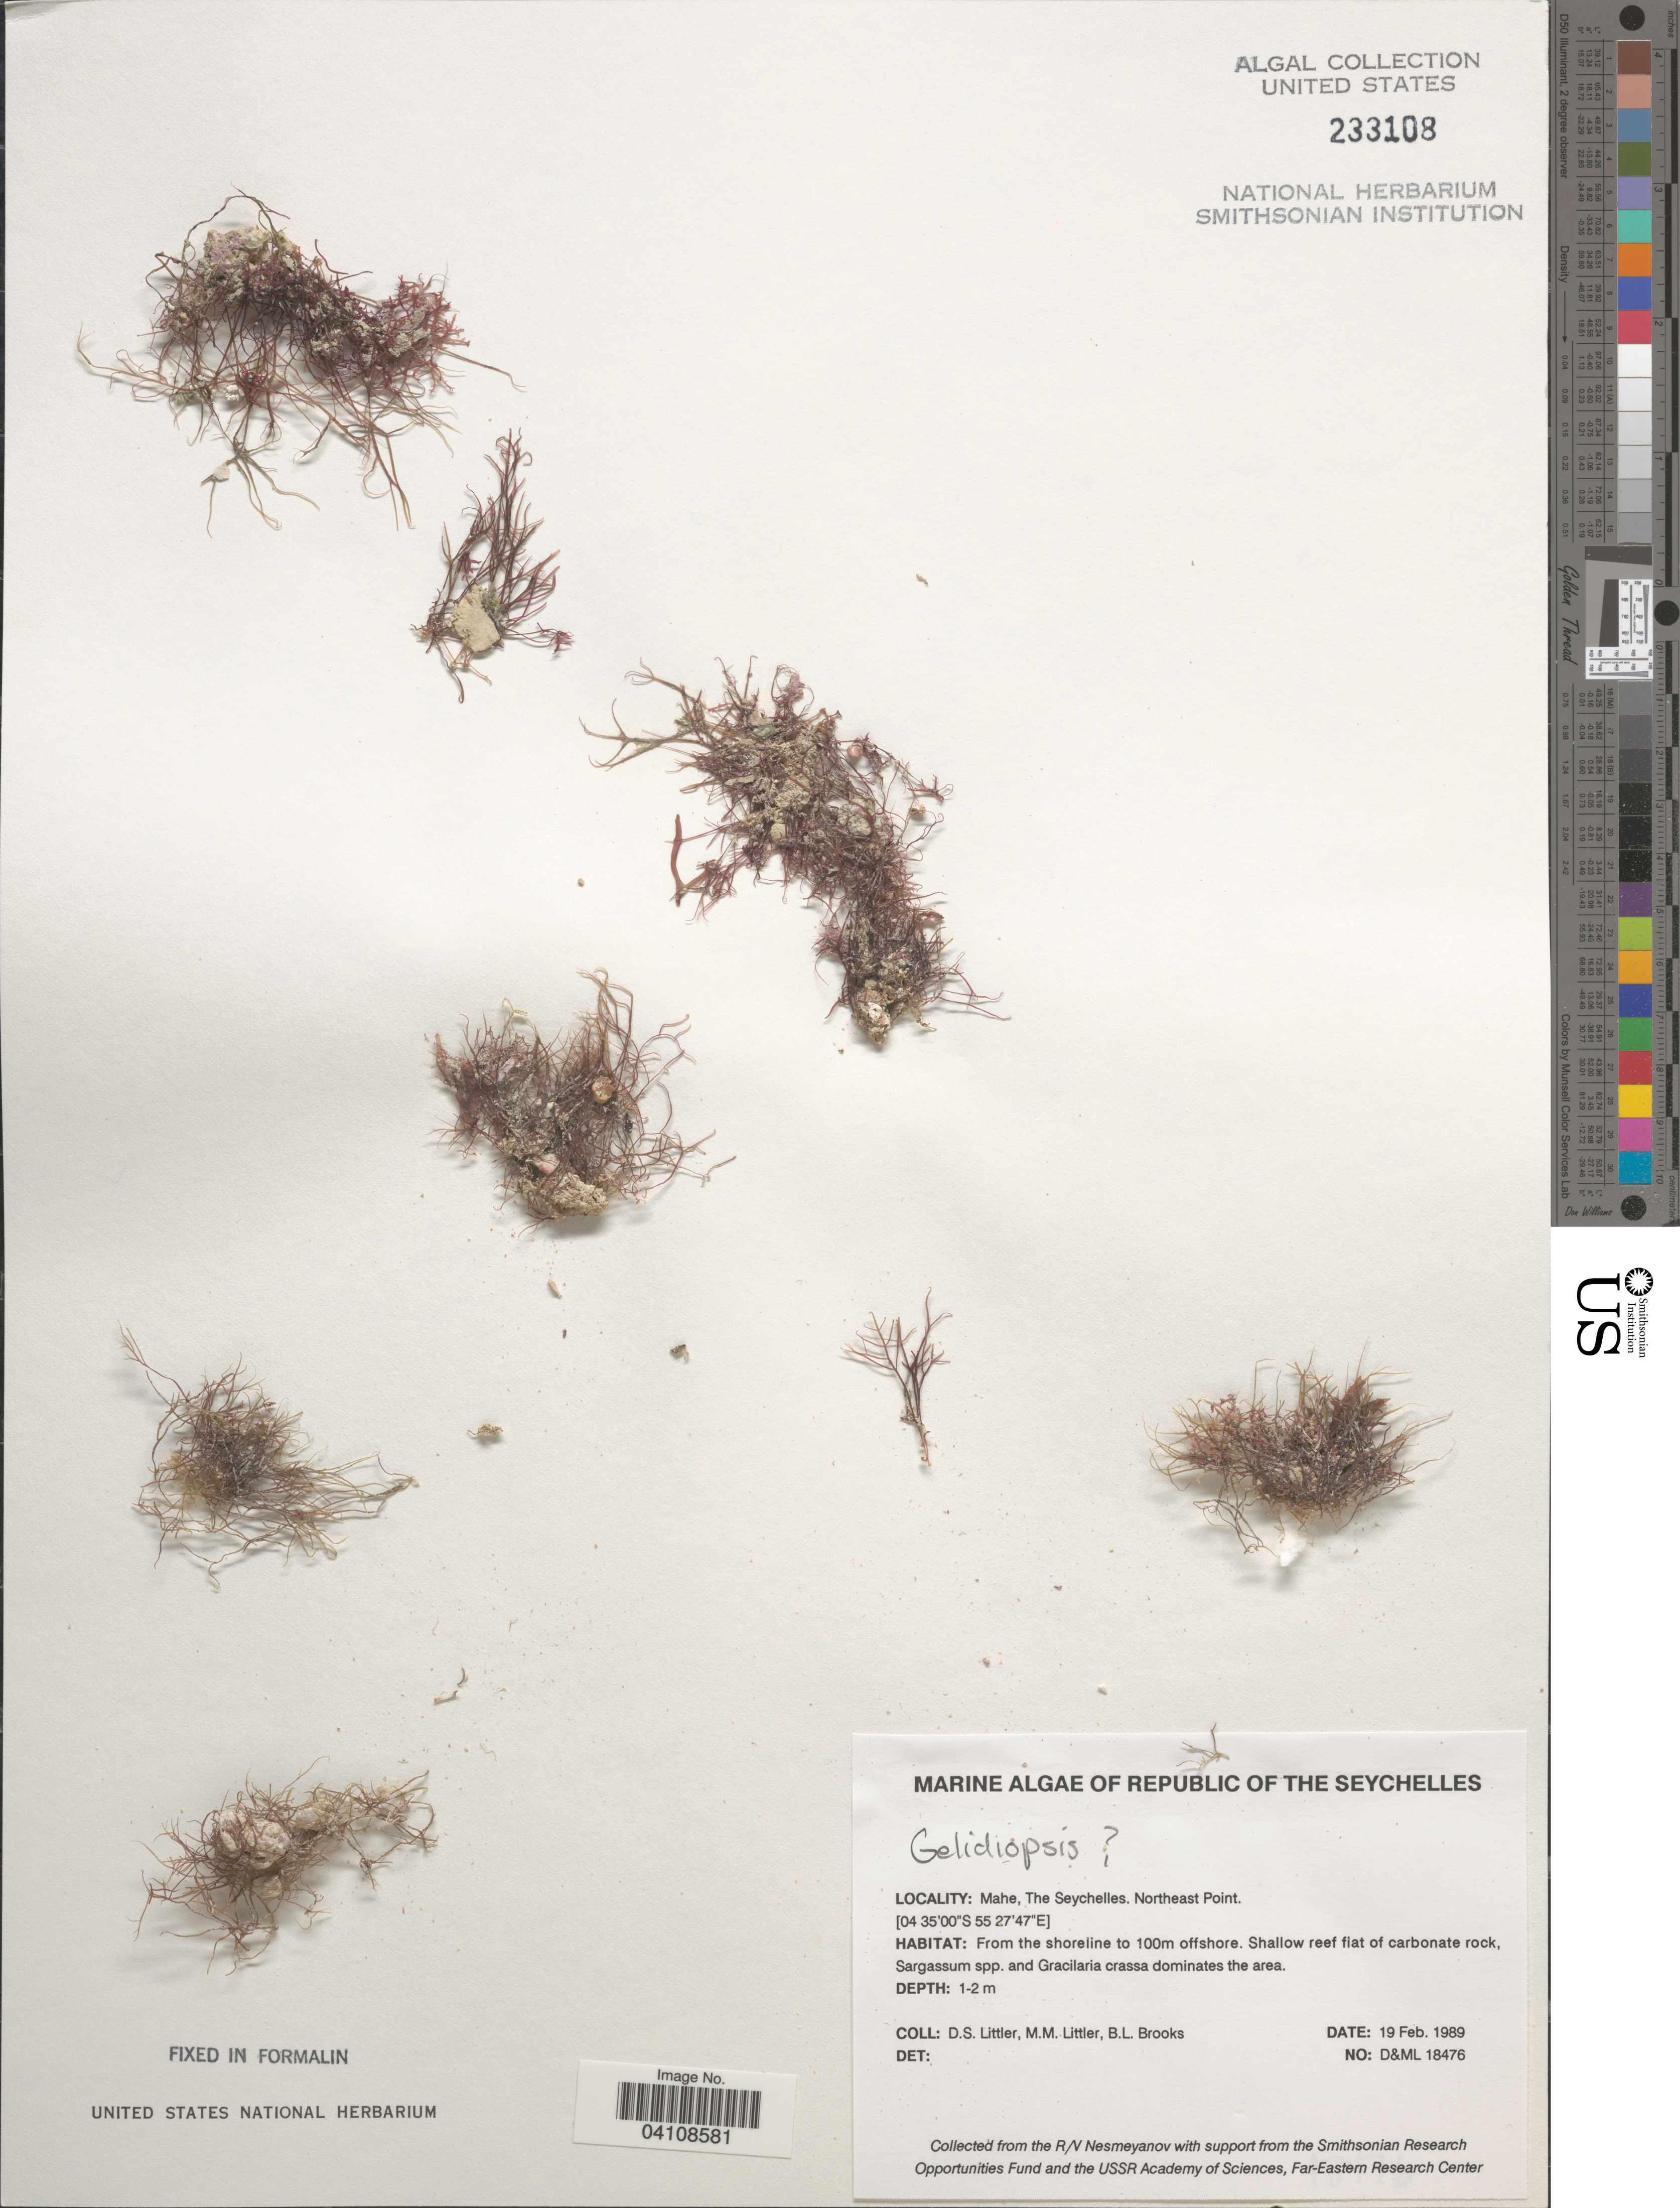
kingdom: Plantae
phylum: Rhodophyta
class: Florideophyceae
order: Rhodymeniales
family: Lomentariaceae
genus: Ceratodictyon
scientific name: Ceratodictyon sp.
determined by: Algae name updating Project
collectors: D. S. Littler & B. Brooks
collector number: D&ML18476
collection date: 1989-02-19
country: Seychelles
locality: Republic of The Seychelles. Mahe. Northeast Point. From the shoreline to 100m offshore.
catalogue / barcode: US 233108